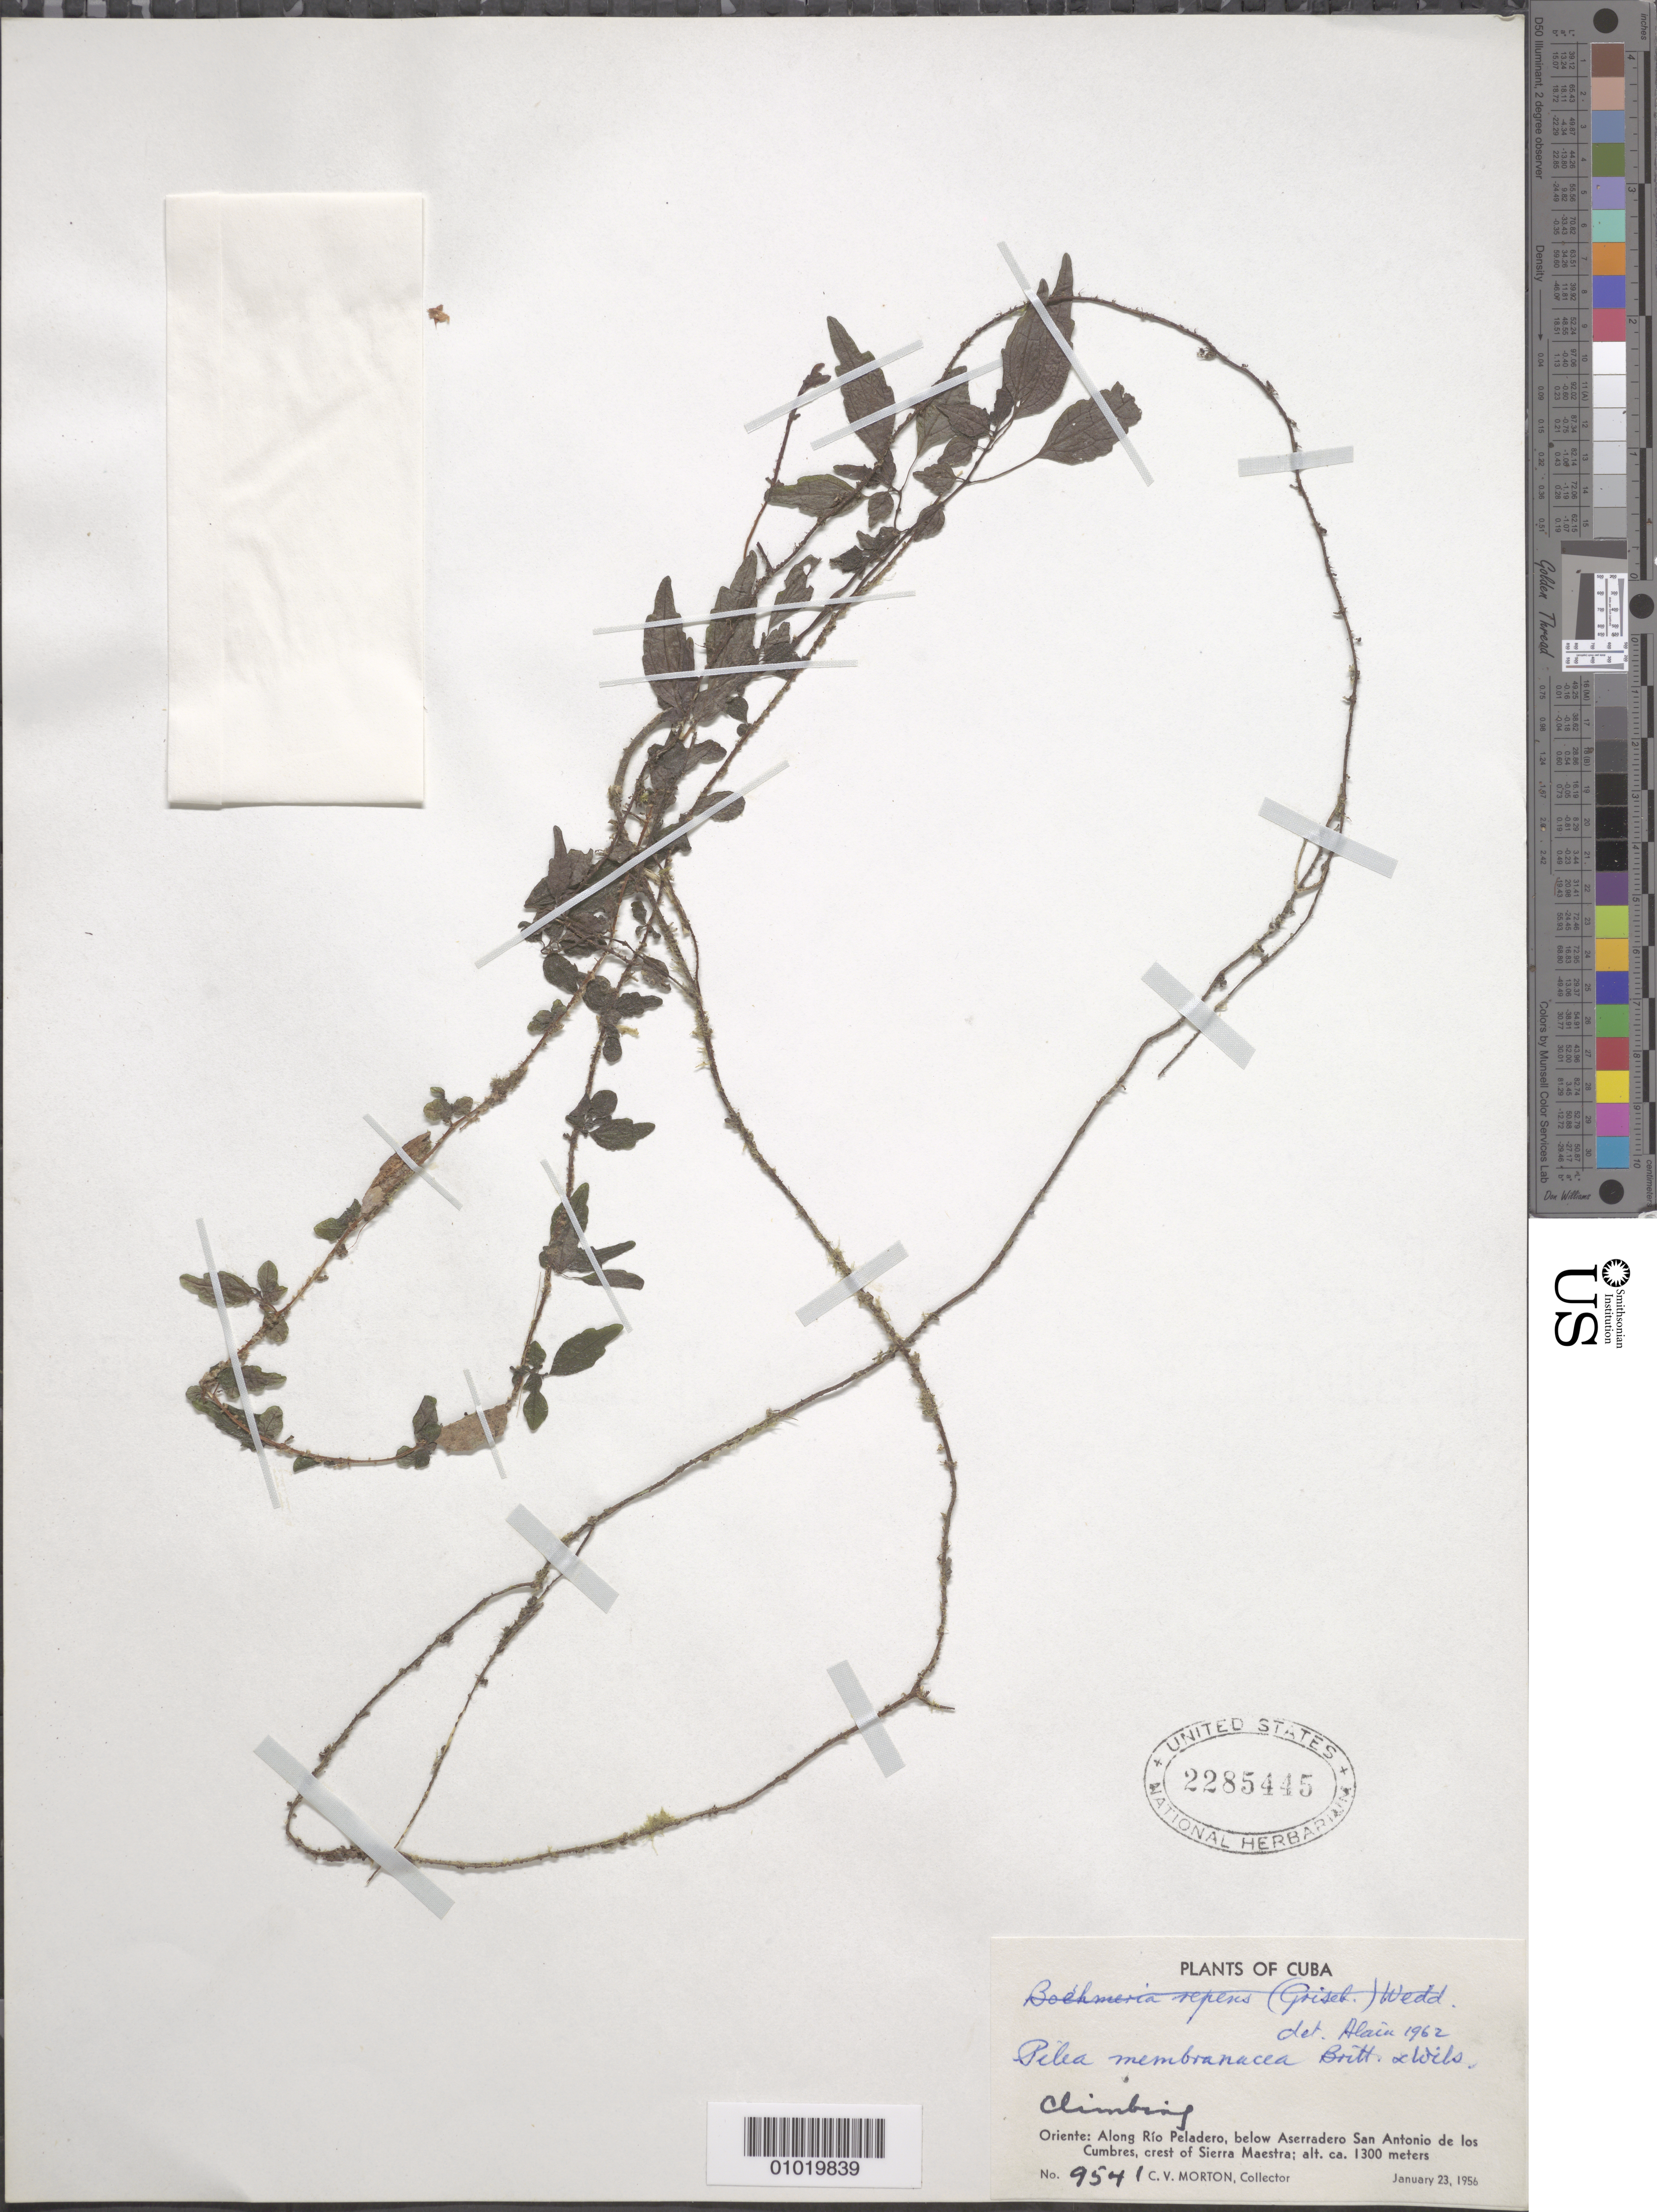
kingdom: Plantae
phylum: Tracheophyta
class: Magnoliopsida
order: Rosales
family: Urticaceae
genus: Pilea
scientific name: Pilea membranacea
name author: Britton & P. Wilson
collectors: C. V. Morton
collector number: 9541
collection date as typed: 23 Jan 1956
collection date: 1956-01-23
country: Cuba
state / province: Oriente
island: Cuba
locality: Oriente: Along Rio Peladero, below Aserradero San Antonio de los Cumbres, crest of Sierra Maestra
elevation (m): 1300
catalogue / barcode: US 2285445